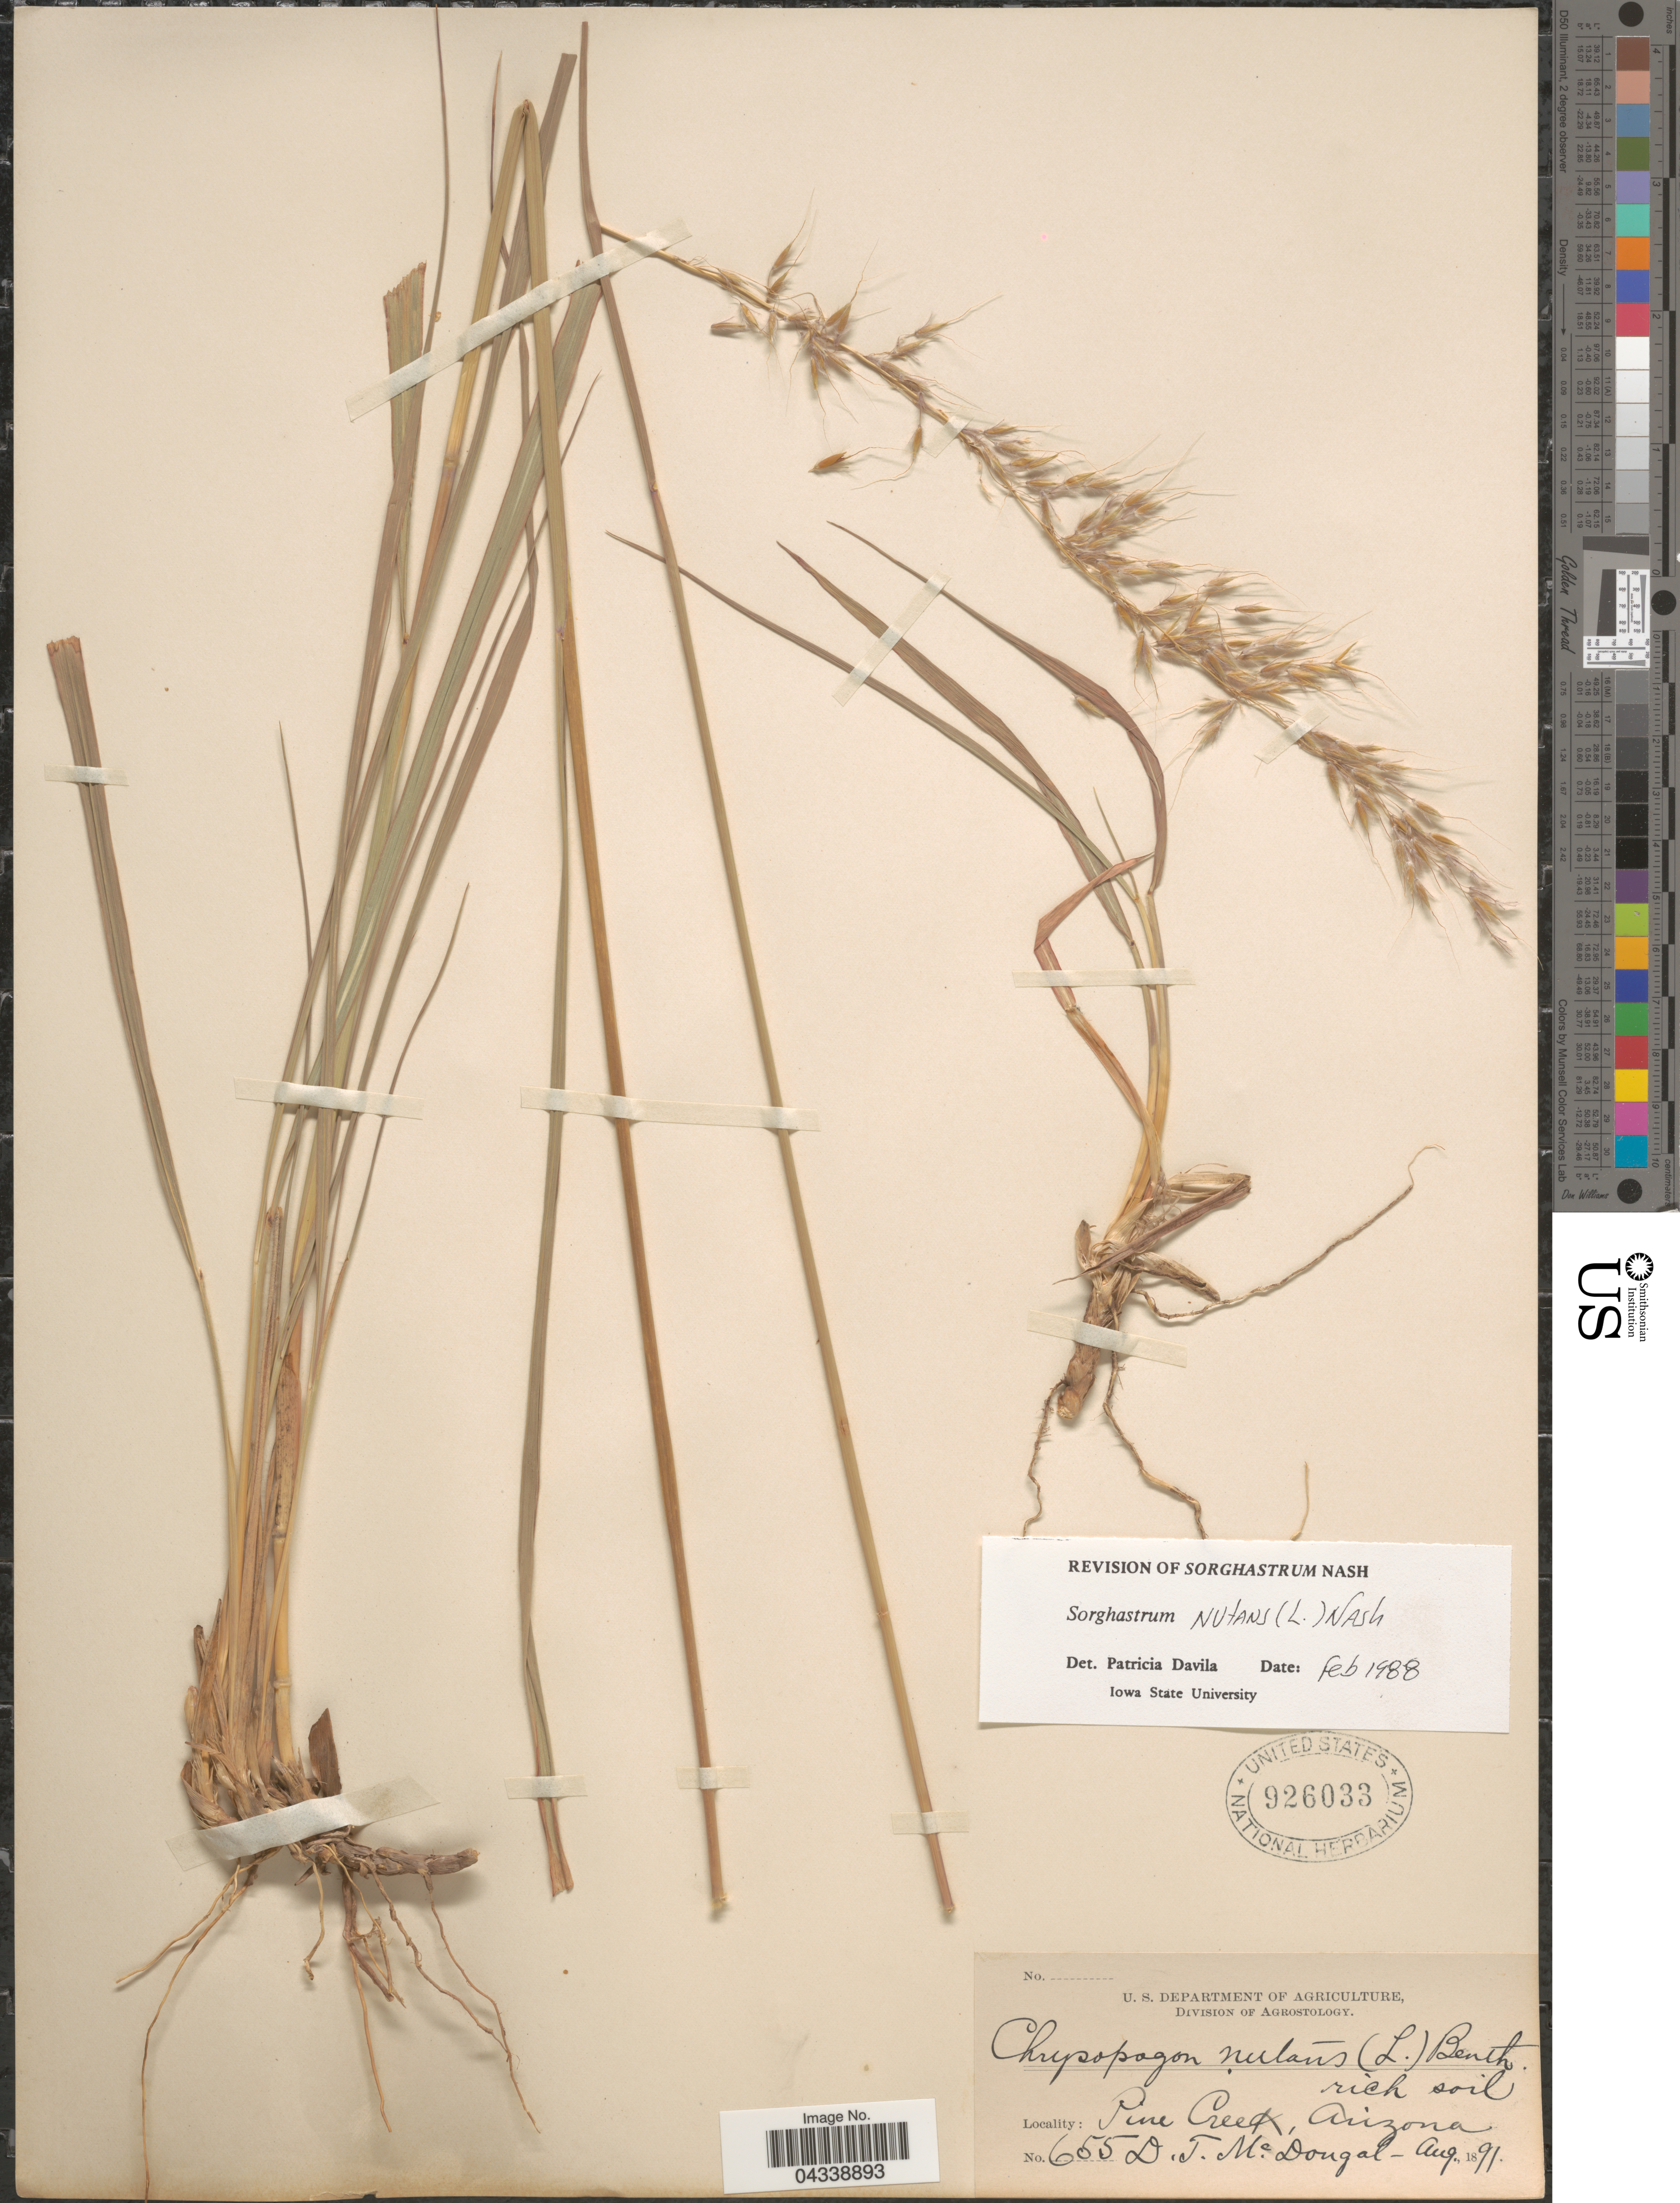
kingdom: Plantae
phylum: Tracheophyta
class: Liliopsida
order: Poales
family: Poaceae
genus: Sorghastrum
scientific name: Sorghastrum nutans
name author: (L.) Nash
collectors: D. McDougal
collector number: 655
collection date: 1891-08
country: United States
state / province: Arizona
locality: Pine Creek.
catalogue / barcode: US 926033